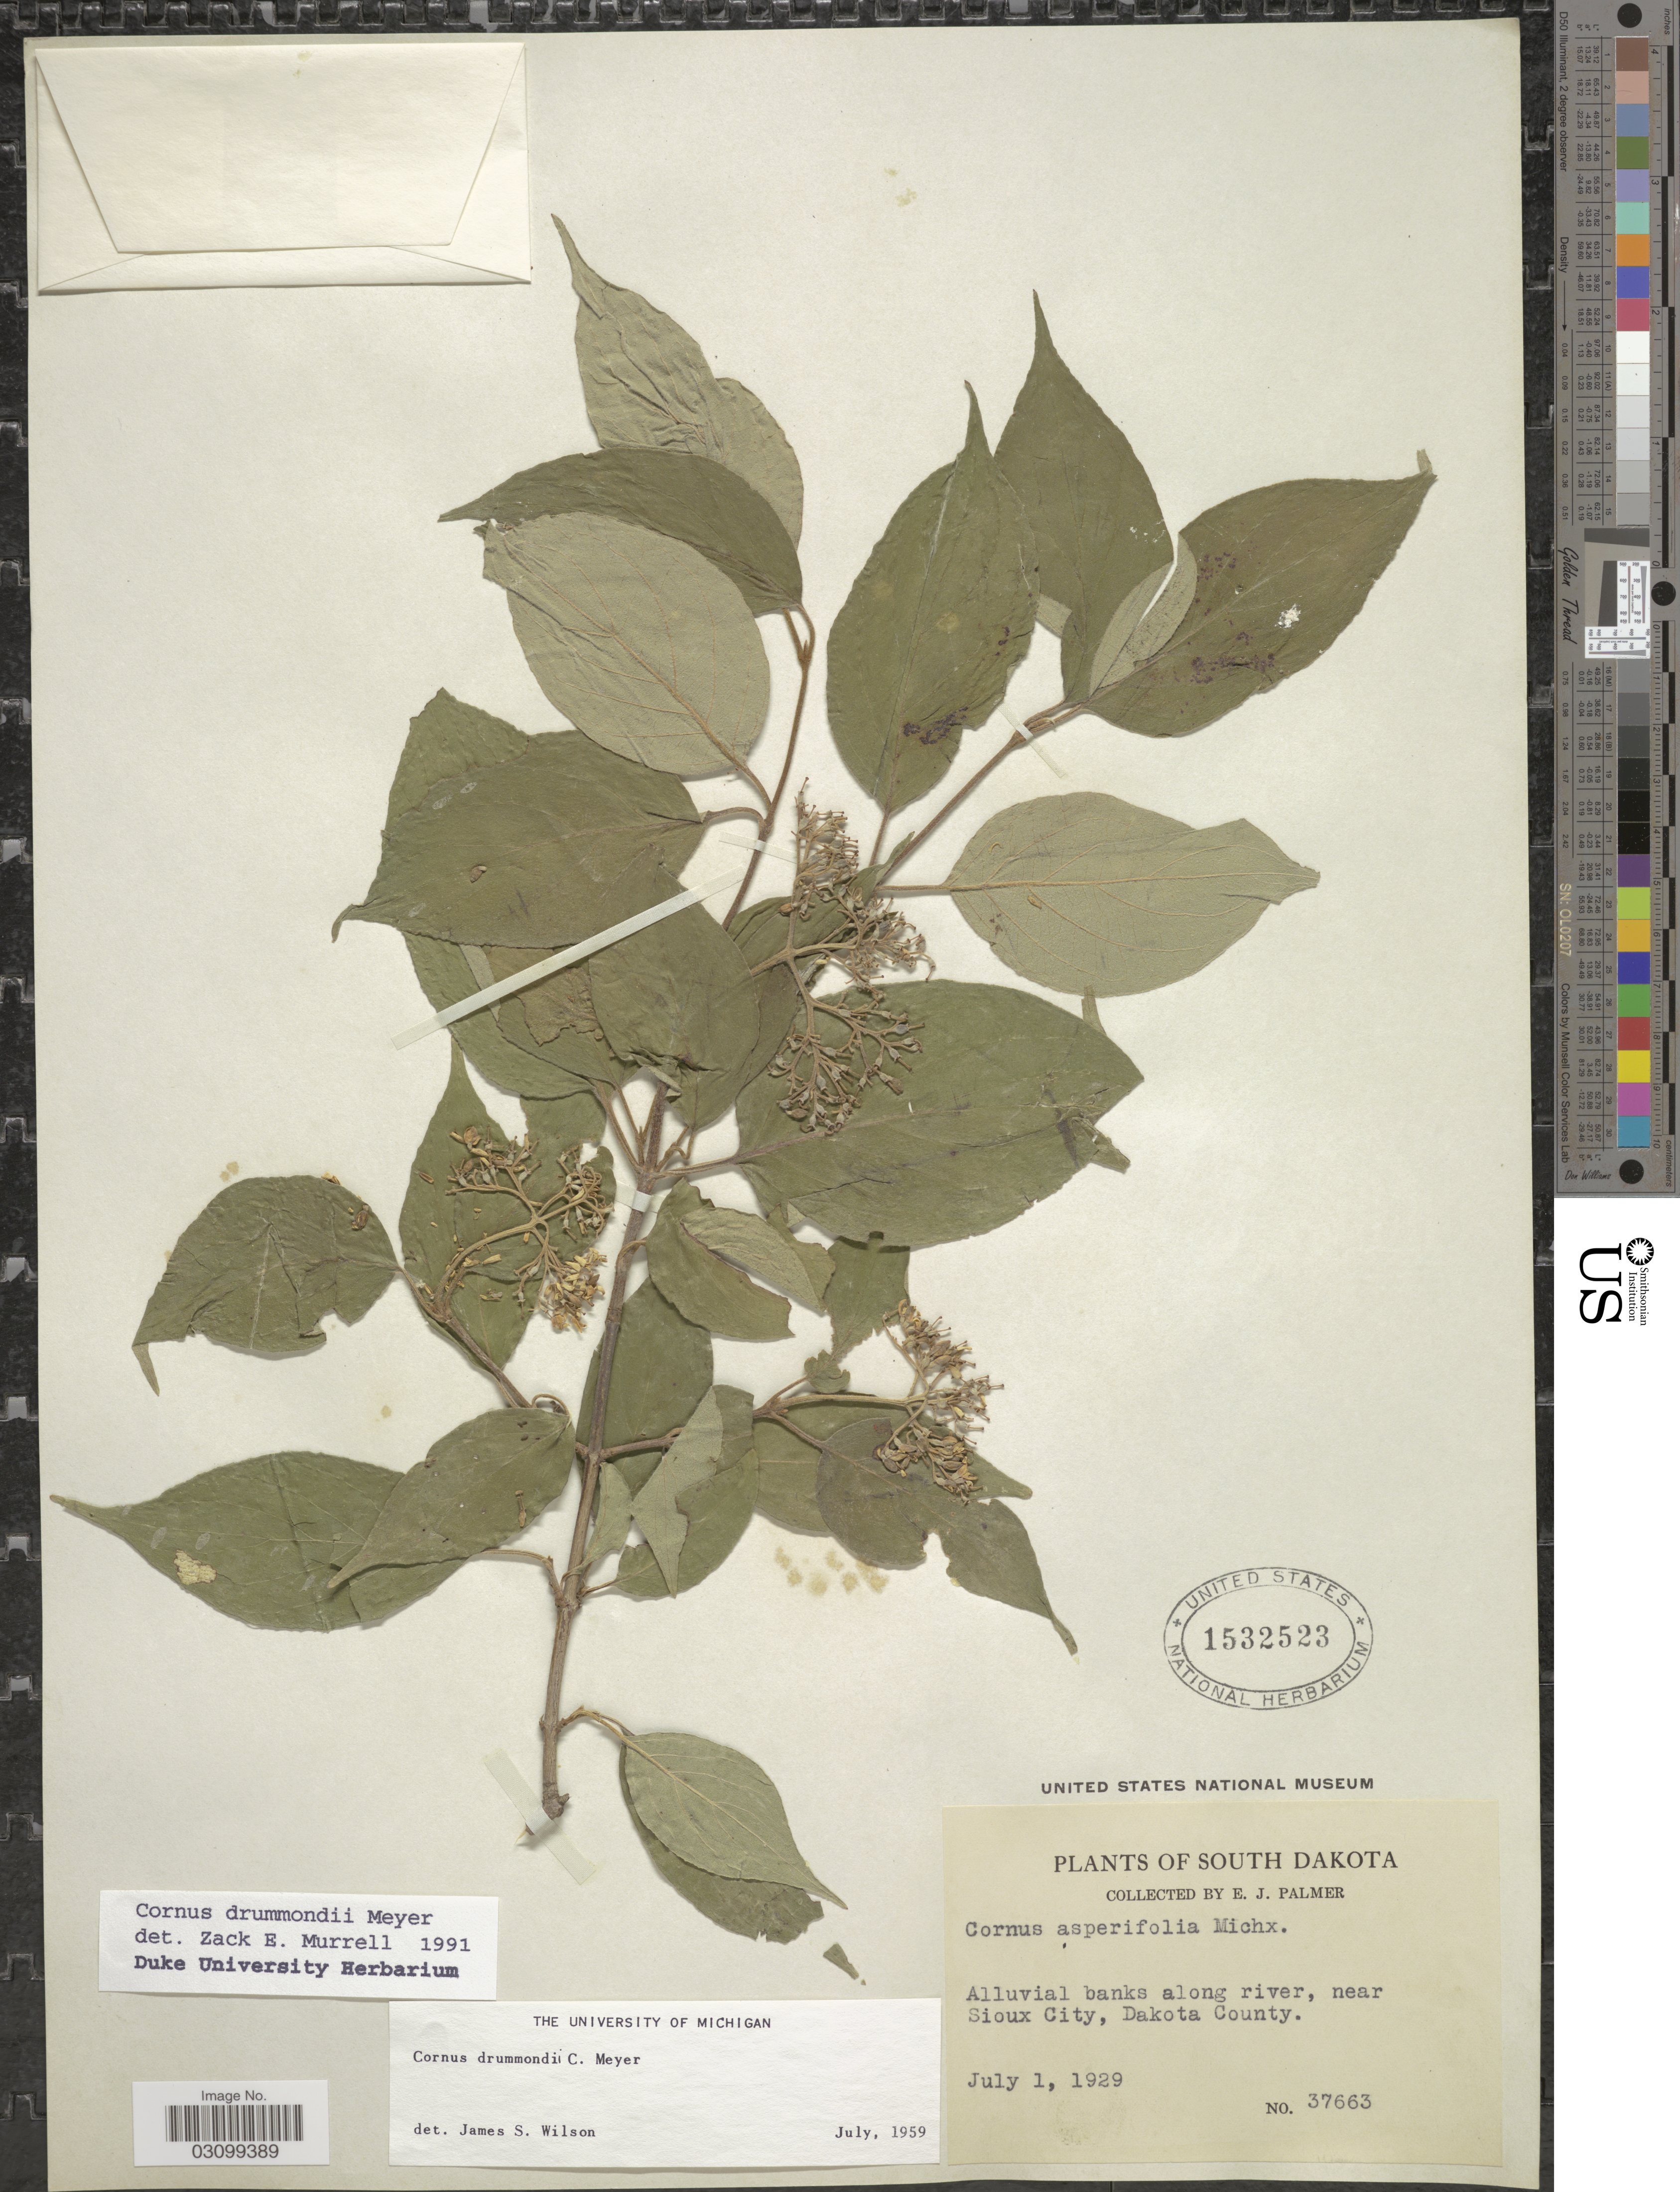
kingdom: Plantae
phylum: Tracheophyta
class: Magnoliopsida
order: Cornales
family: Cornaceae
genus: Cornus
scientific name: Cornus drummondii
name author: C.A. Mey.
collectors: E. J. Palmer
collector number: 37663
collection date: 1929-07-01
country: United States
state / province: South Dakota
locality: Alluvial banks along river, near Sioux City, Dakota City.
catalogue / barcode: US 1532523